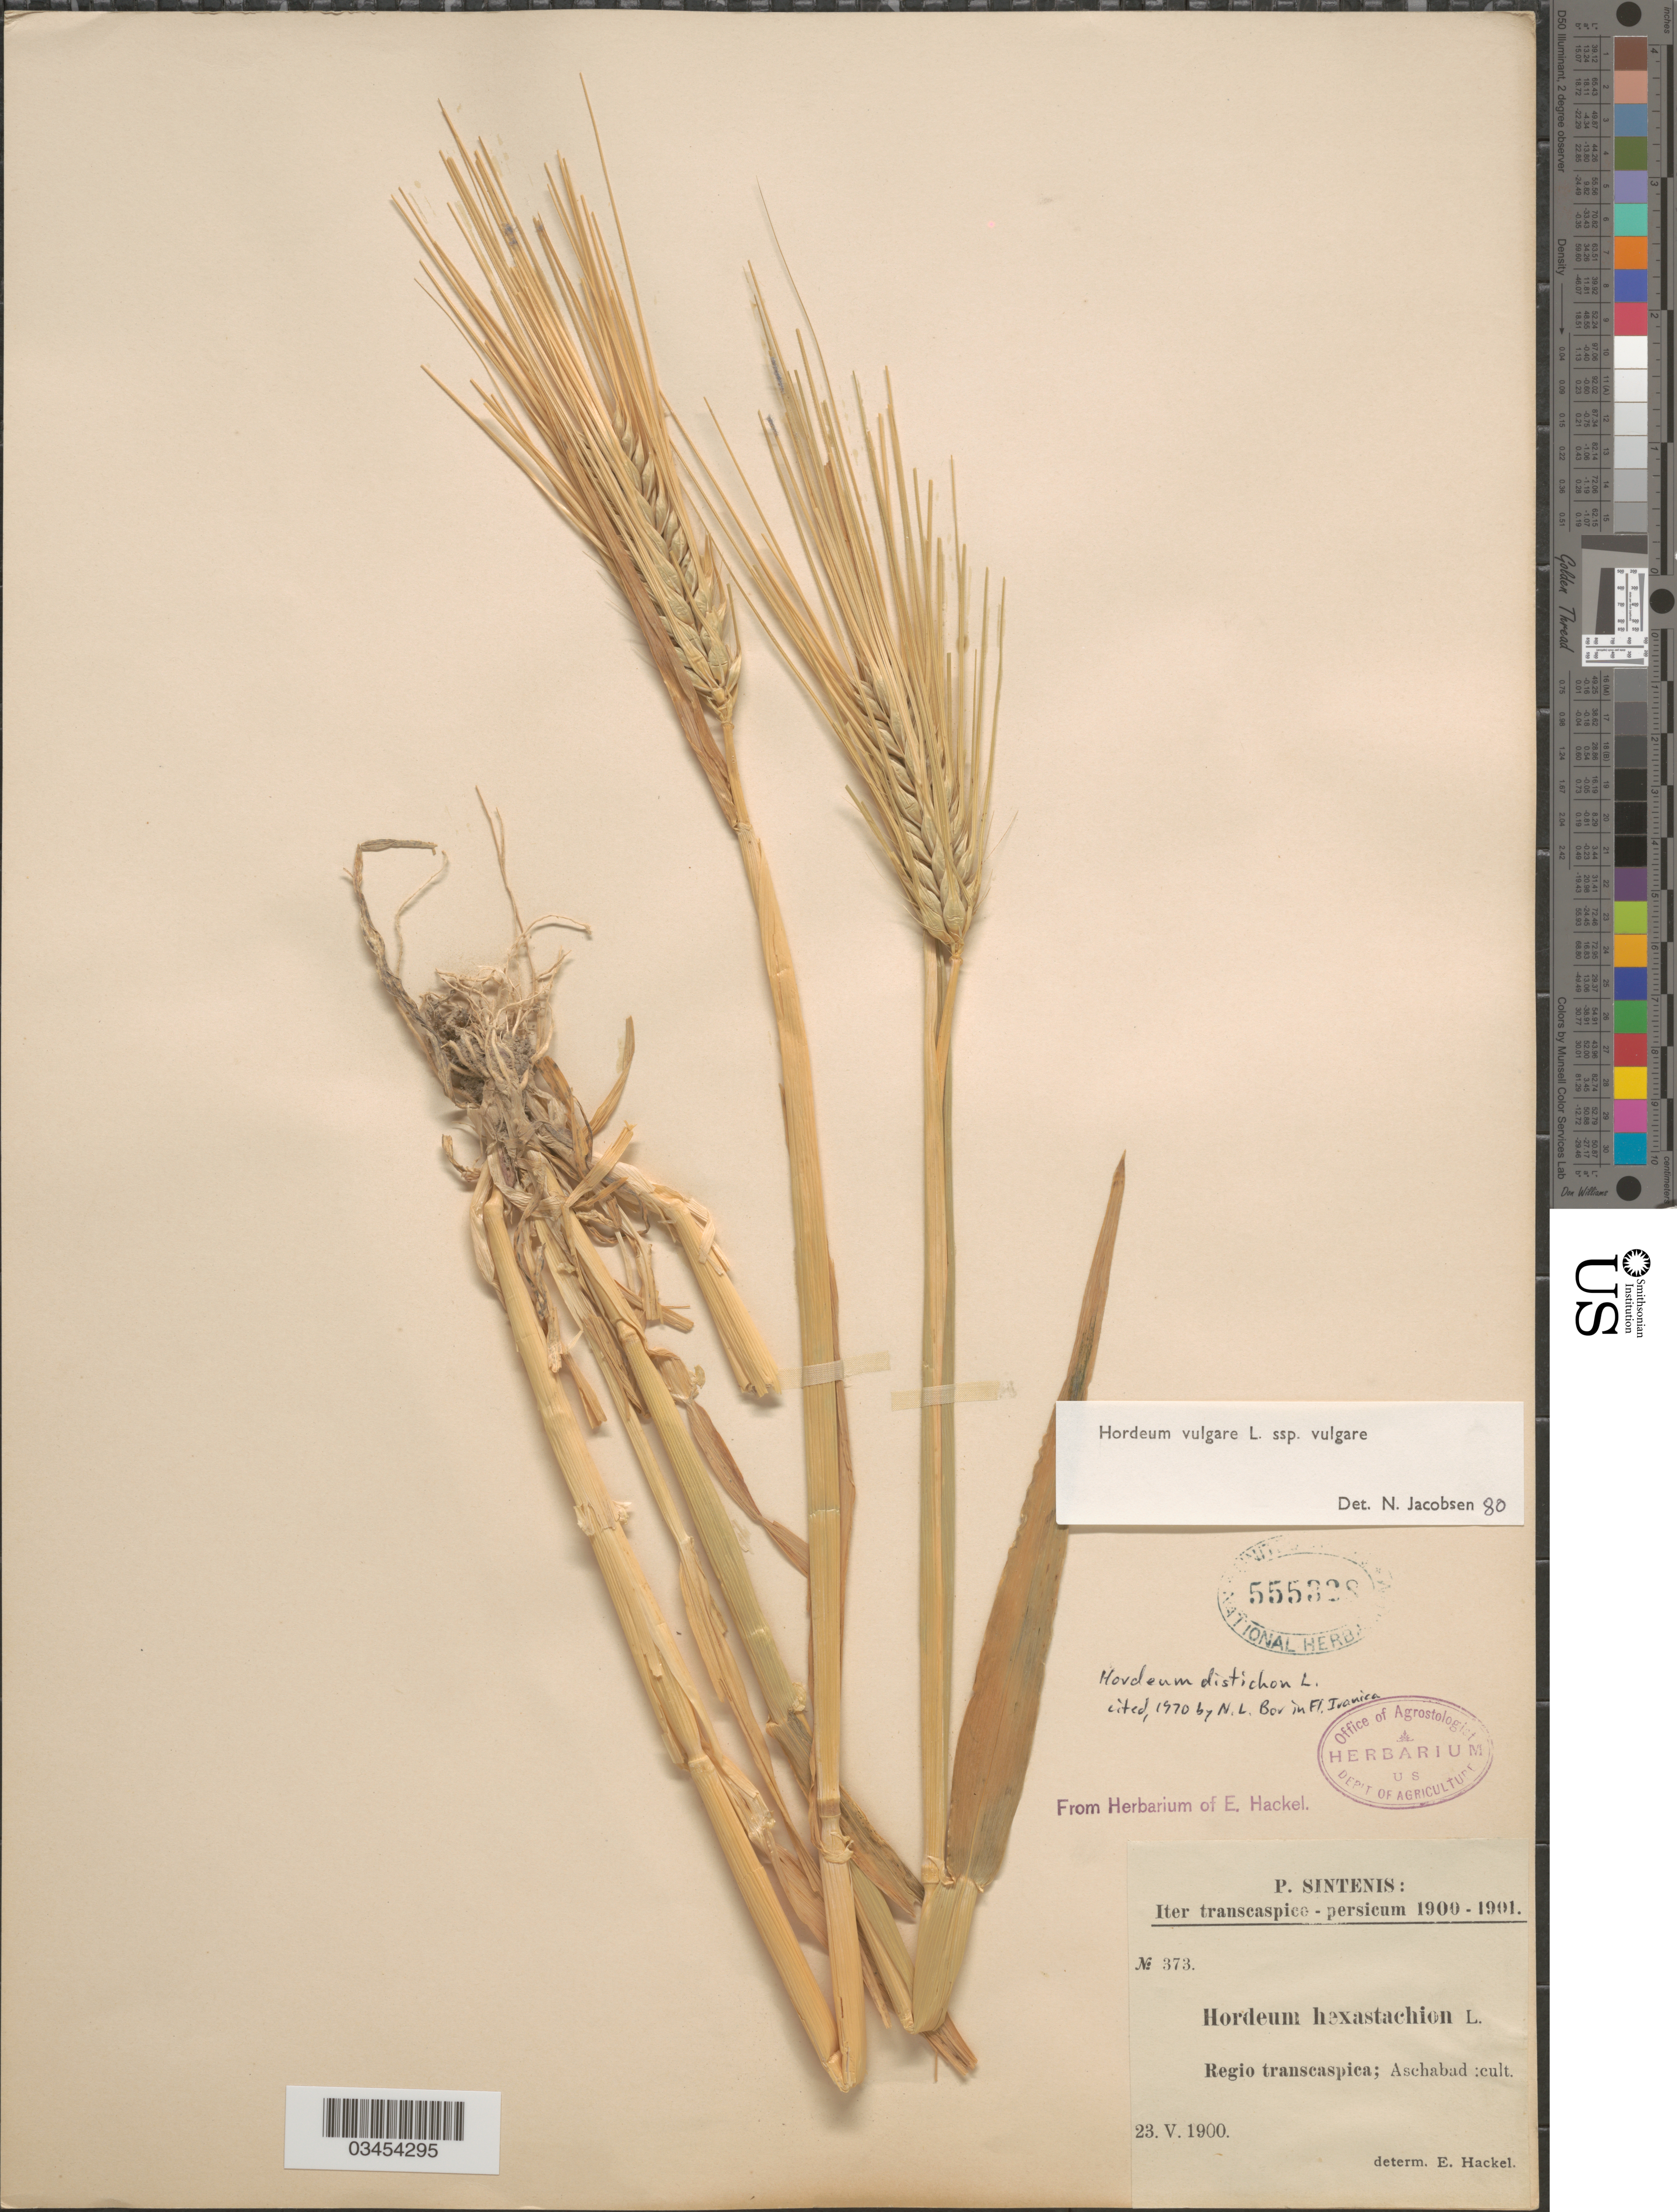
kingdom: Plantae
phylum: Tracheophyta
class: Liliopsida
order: Poales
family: Poaceae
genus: Hordeum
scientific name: Hordeum vulgare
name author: L.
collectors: P. Sintenis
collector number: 373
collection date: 1900-05-23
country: Turkmenistan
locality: Iter transcaspico - persicum 1900 - 1901. Regio transcaspica; Aschabad.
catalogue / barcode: US 555328